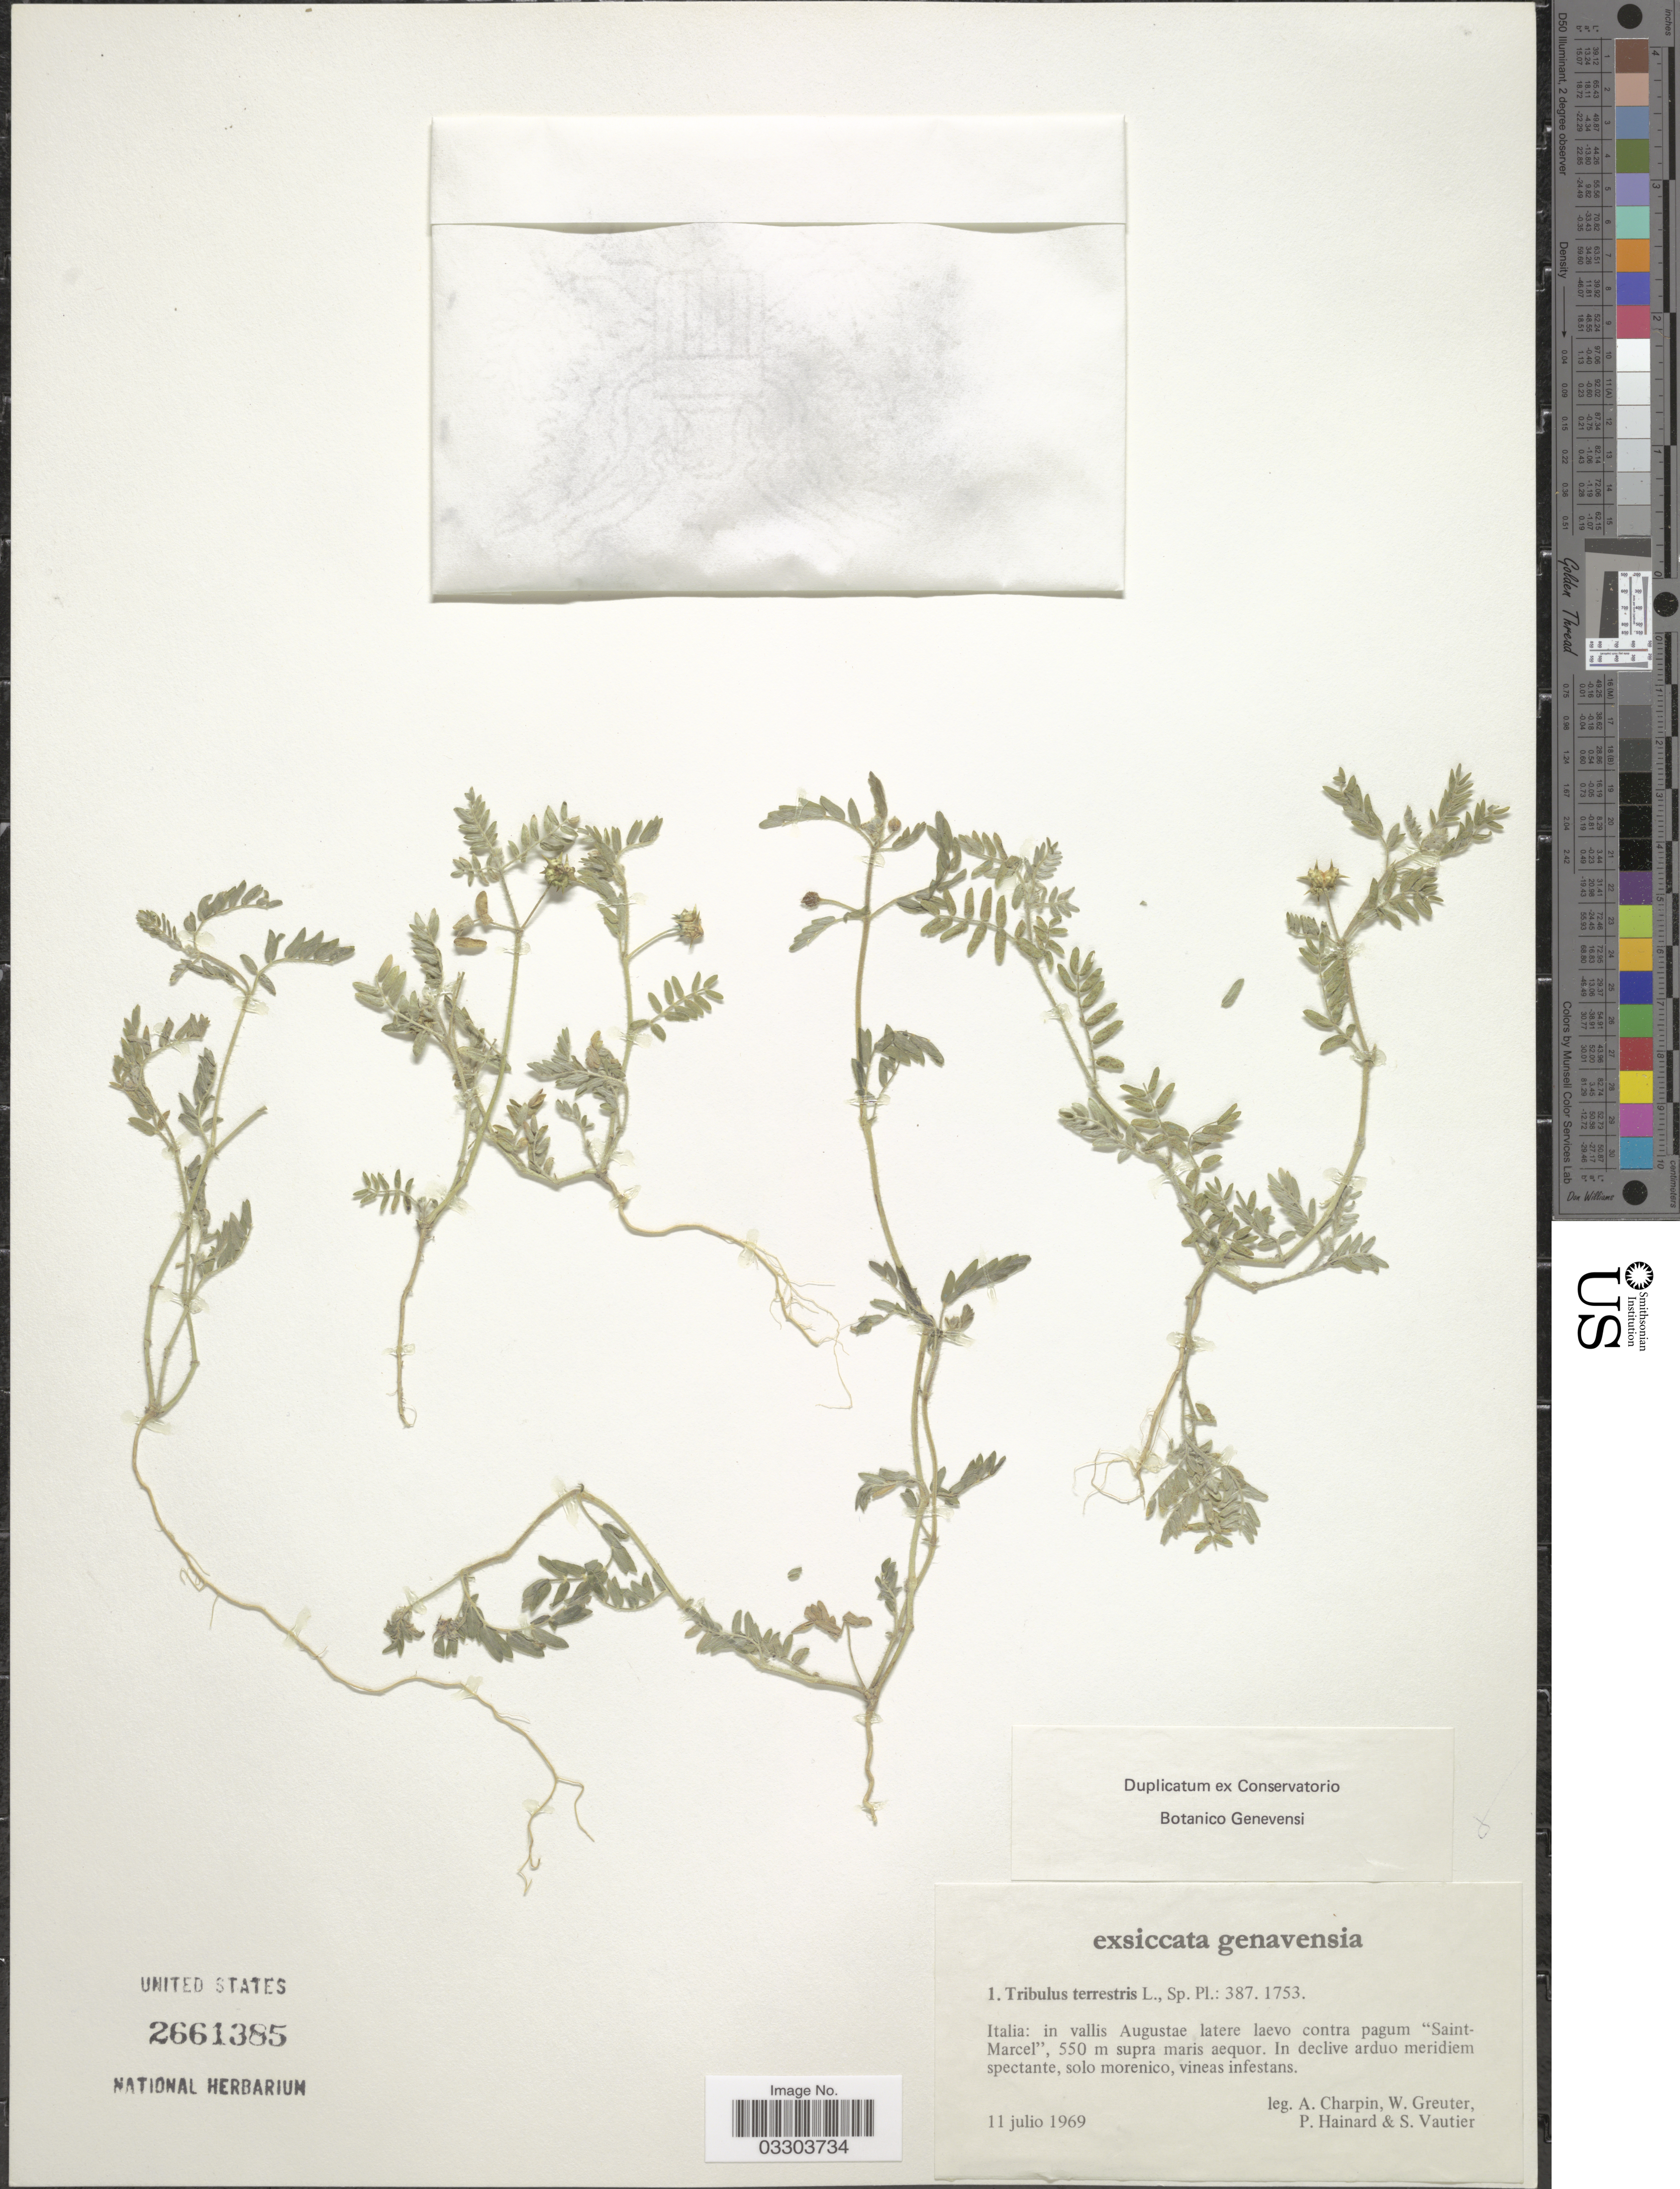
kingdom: Plantae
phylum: Tracheophyta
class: Magnoliopsida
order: Zygophyllales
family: Zygophyllaceae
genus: Tribulus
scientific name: Tribulus terrestris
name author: L.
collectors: A. Charpin, W. Greuter, P. Hainard & S. Vautier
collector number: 1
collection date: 1969-07-11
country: Italy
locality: In vallis Augustae latere laevo contra pagum "Saint-Marcel".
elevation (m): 550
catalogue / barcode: US 2661385